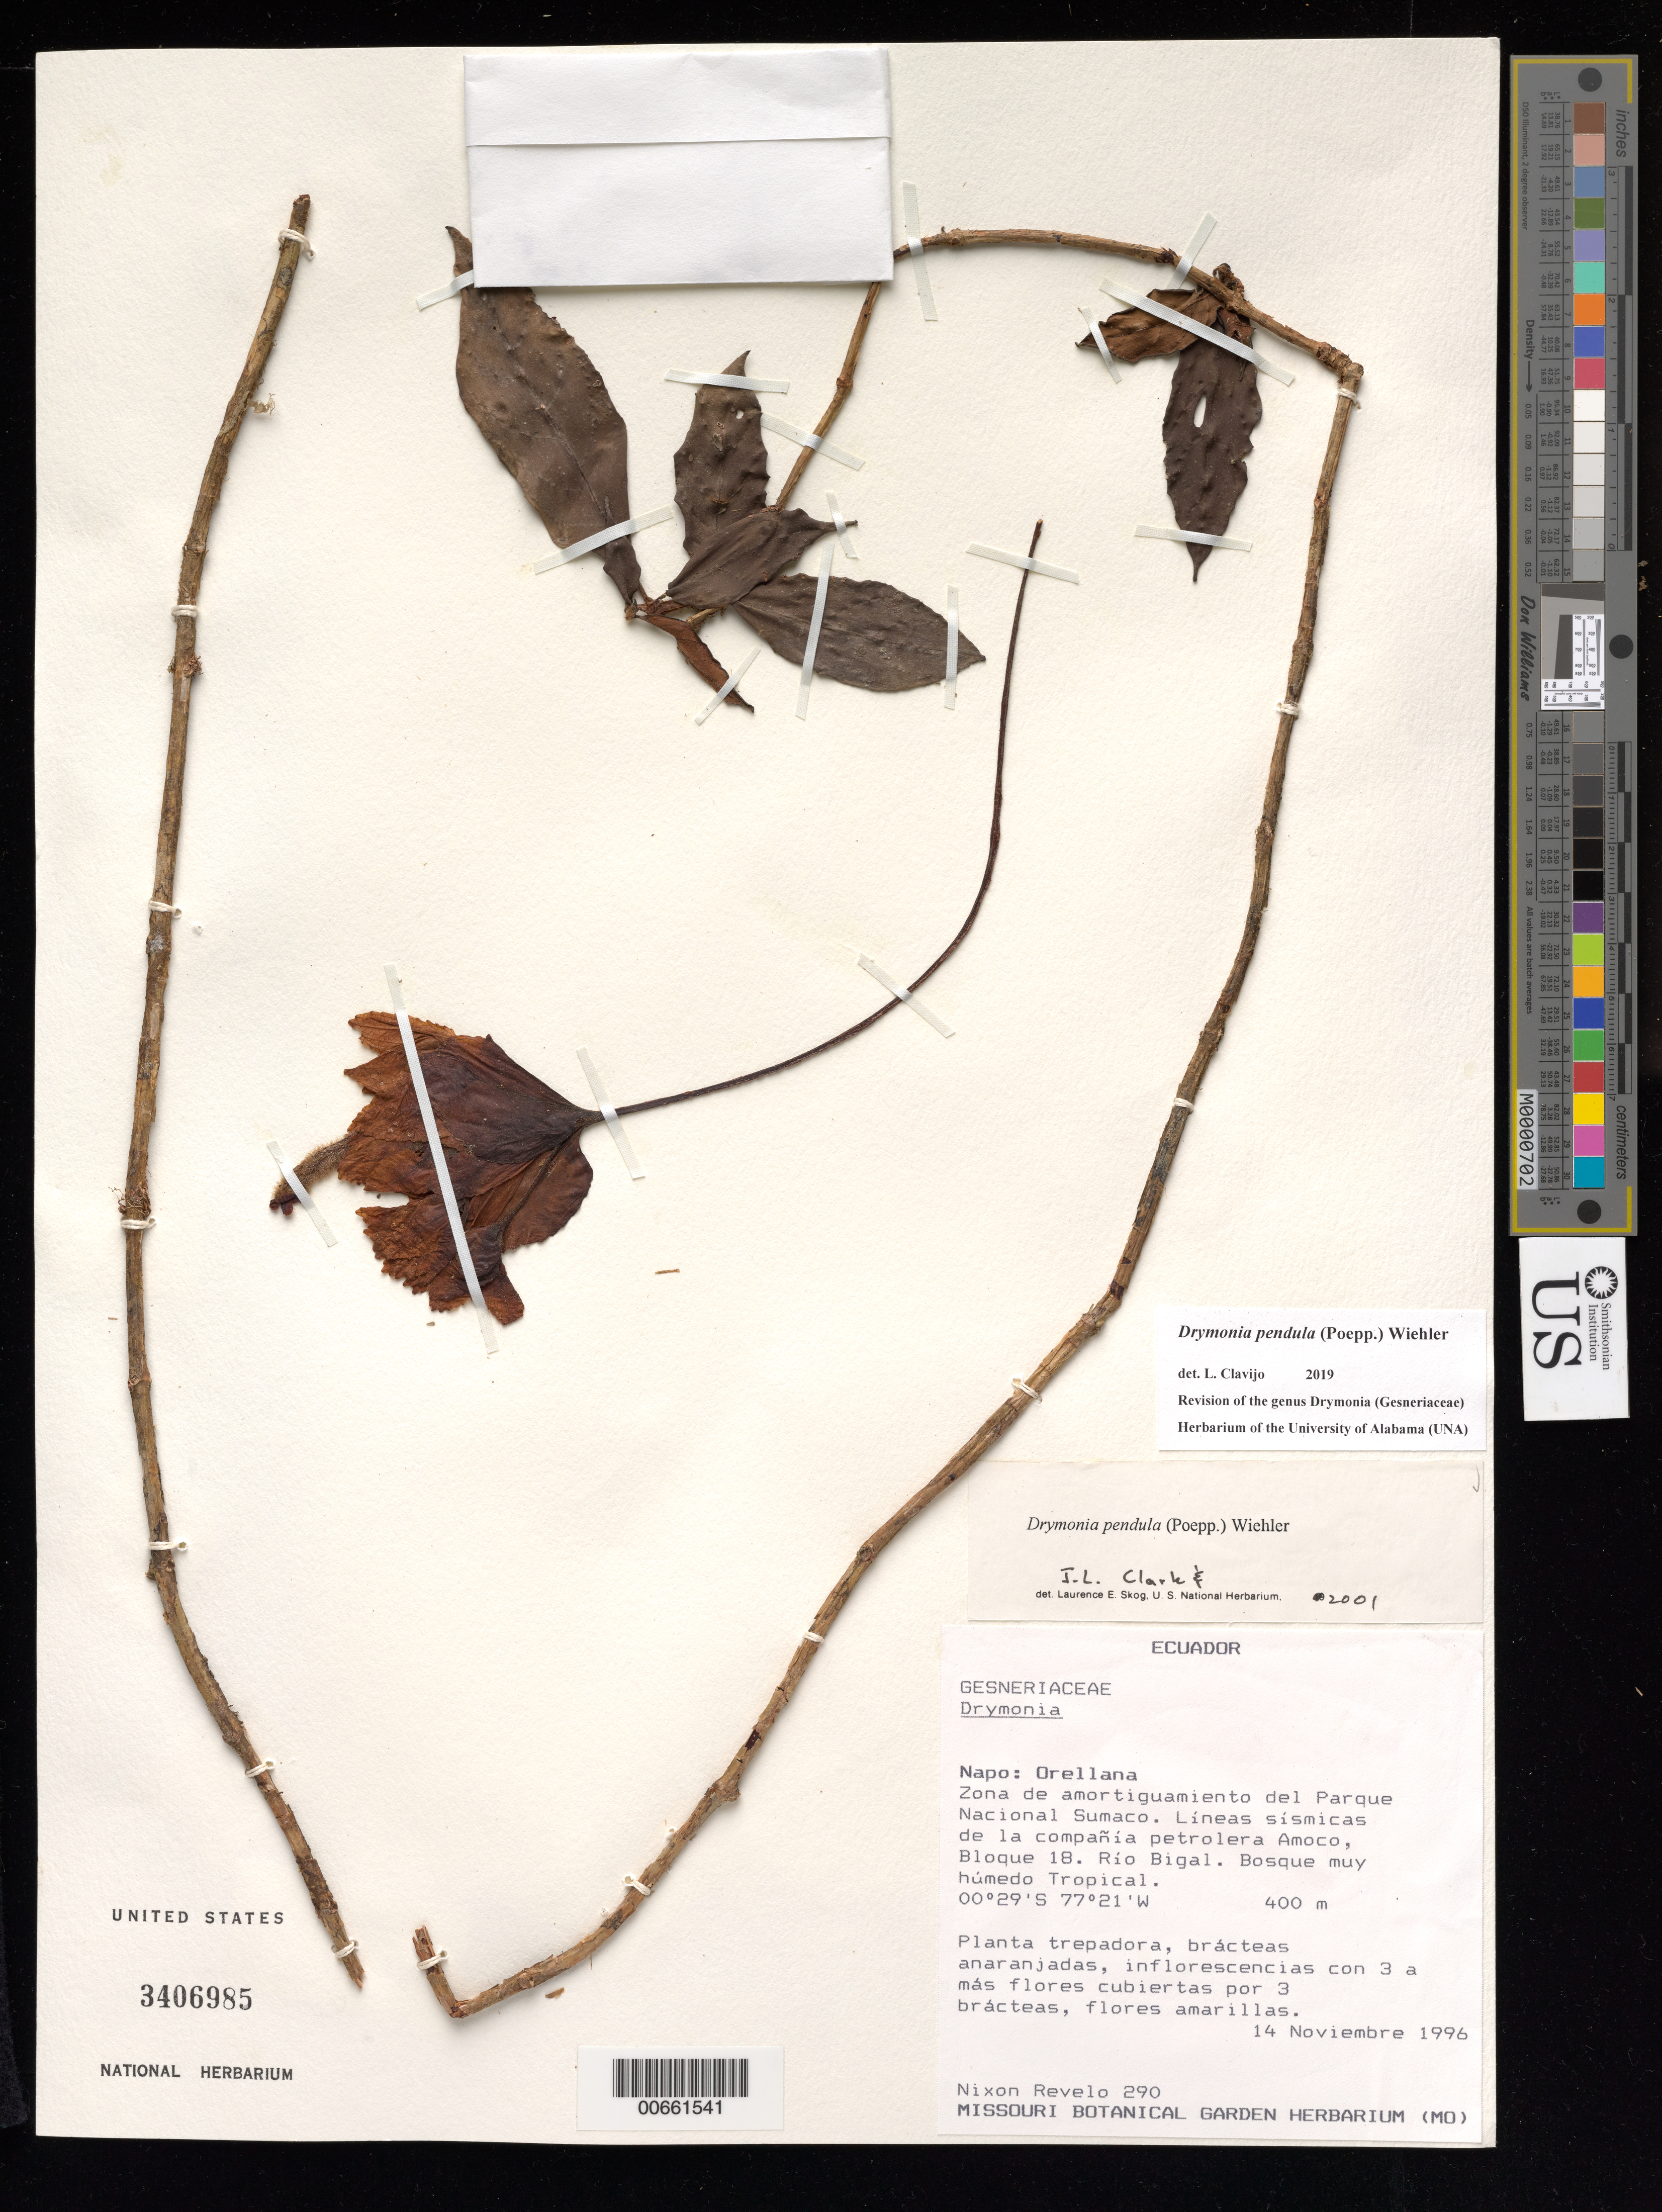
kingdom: Plantae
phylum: Tracheophyta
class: Magnoliopsida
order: Lamiales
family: Gesneriaceae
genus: Drymonia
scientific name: Drymonia pendula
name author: (Poepp.) Wiehler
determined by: Clark, J. L.; Skog, Laurence E.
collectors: N. Revelo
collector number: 290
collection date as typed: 14 Nov 1996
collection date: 1996-11-14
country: Ecuador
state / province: Napo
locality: Orellana; Zona de amortiguamiento del Parque Nacional Sumaco, líneas sísmicas de la compañía petrolera Amoco, Bloque 18, Río Bigal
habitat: Bosque muy húmedo tropical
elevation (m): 400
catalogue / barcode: US 3406985